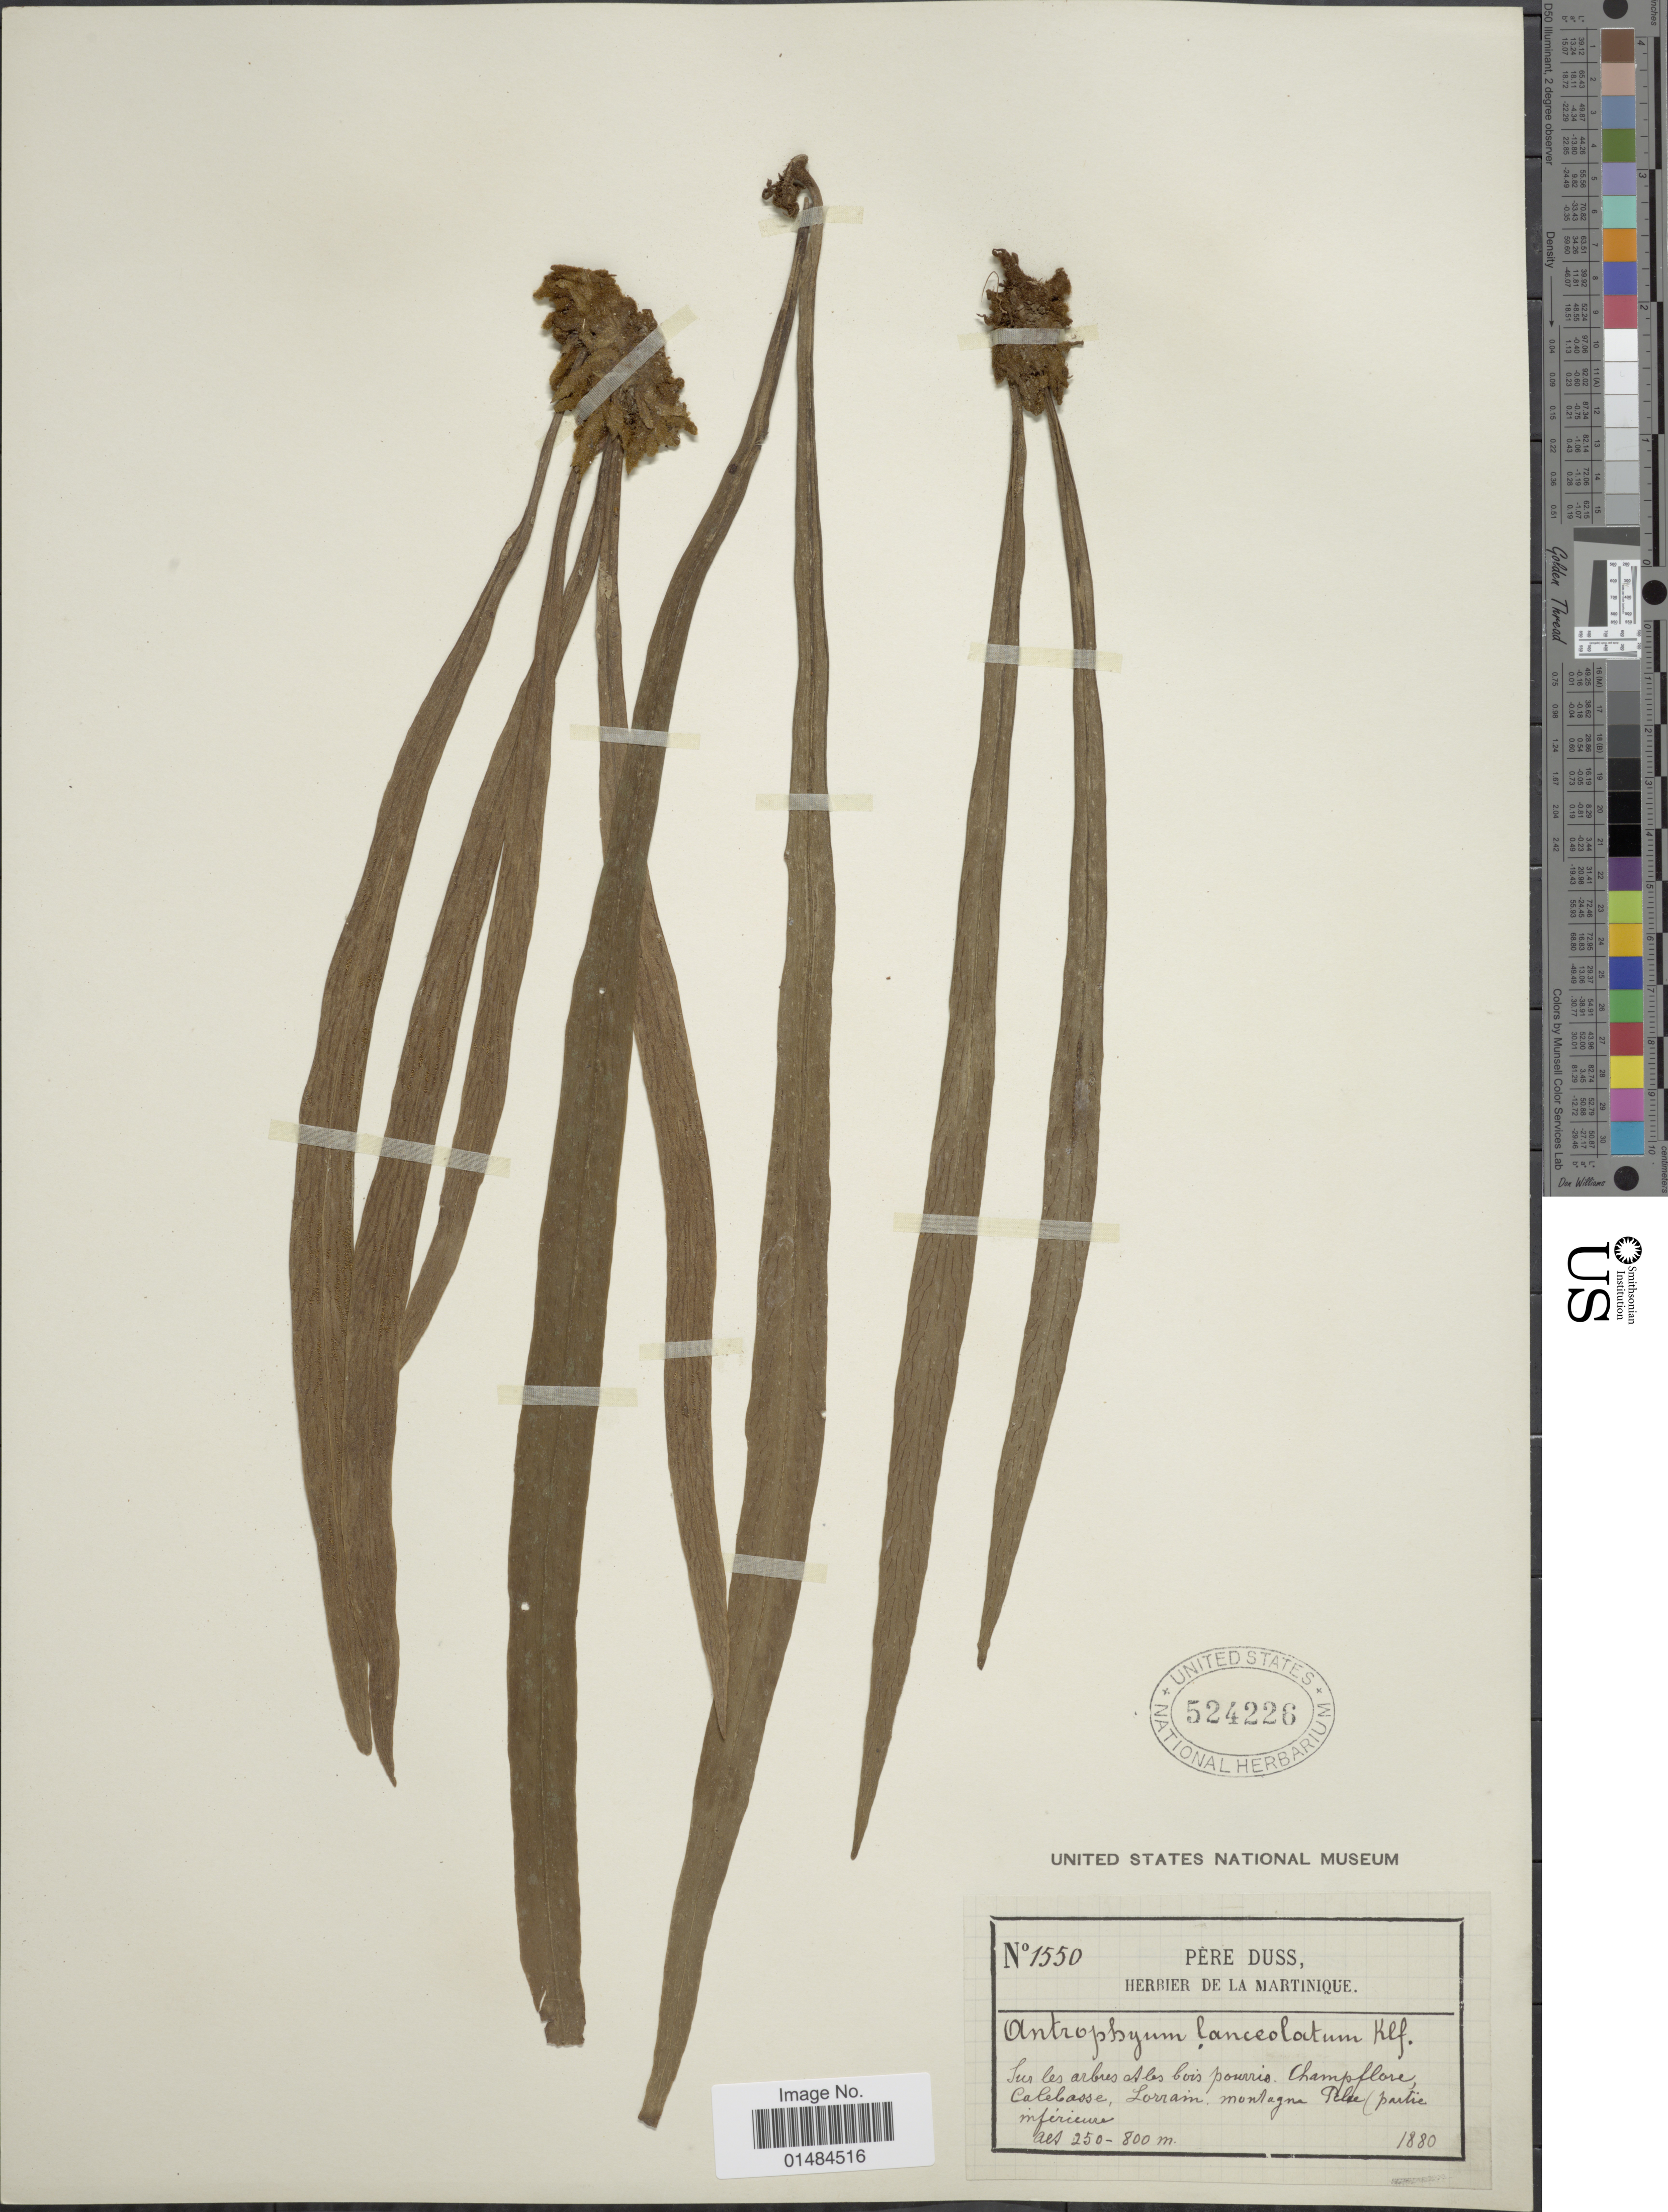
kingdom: Plantae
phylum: Tracheophyta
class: Polypodiopsida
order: Polypodiales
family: Pteridaceae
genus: Polytaenium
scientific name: Polytaenium lanceolatum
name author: (L.) Desv.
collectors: Père Duss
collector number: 1550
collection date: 1880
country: Martinique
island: Martinique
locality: Sur les arbres et les bois pourris. Champflore Calebasse, Lorrain, Montagne Pelée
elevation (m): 250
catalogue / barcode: US 524226